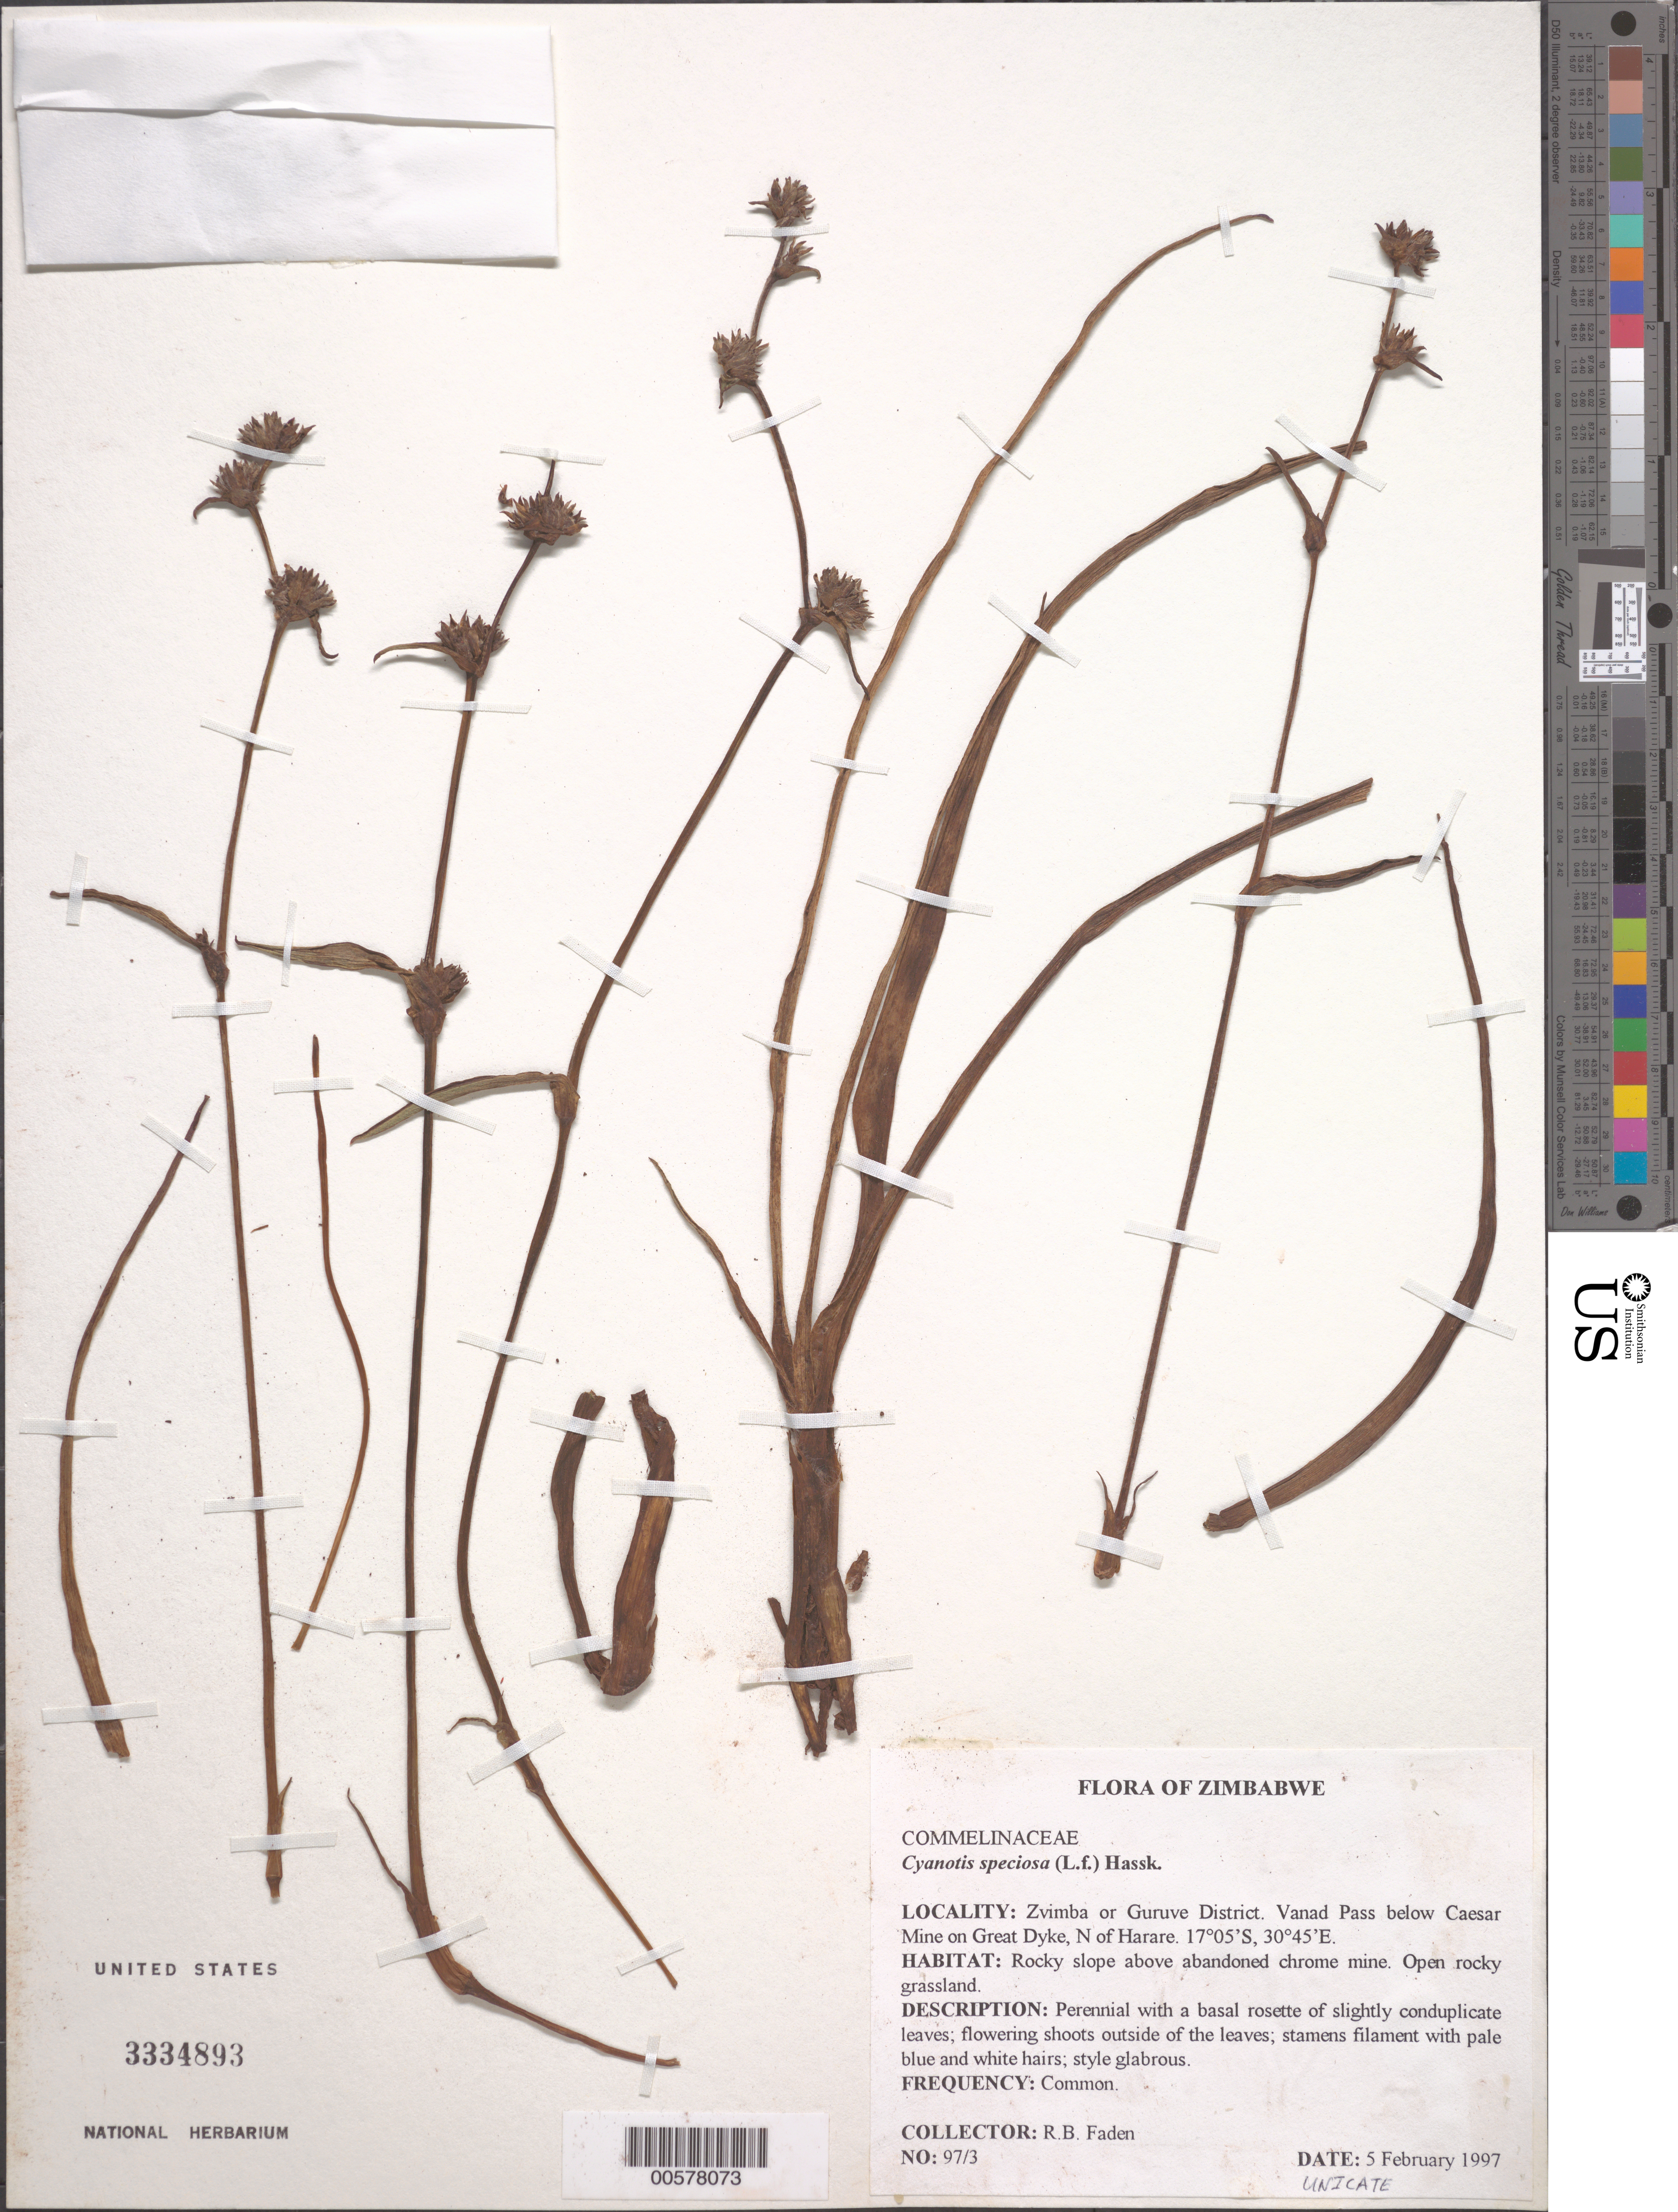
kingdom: Plantae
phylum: Tracheophyta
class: Liliopsida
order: Commelinales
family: Commelinaceae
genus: Cyanotis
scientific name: Cyanotis speciosa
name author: (L. f.) Hassk.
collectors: R. B. Faden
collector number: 97/3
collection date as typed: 05 Feb 1997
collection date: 1997-02-05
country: Zimbabwe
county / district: Zvimba Or Guruve Dist.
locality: Vanad pass below caesar mine on great dyke, n of harare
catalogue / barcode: US 3334893